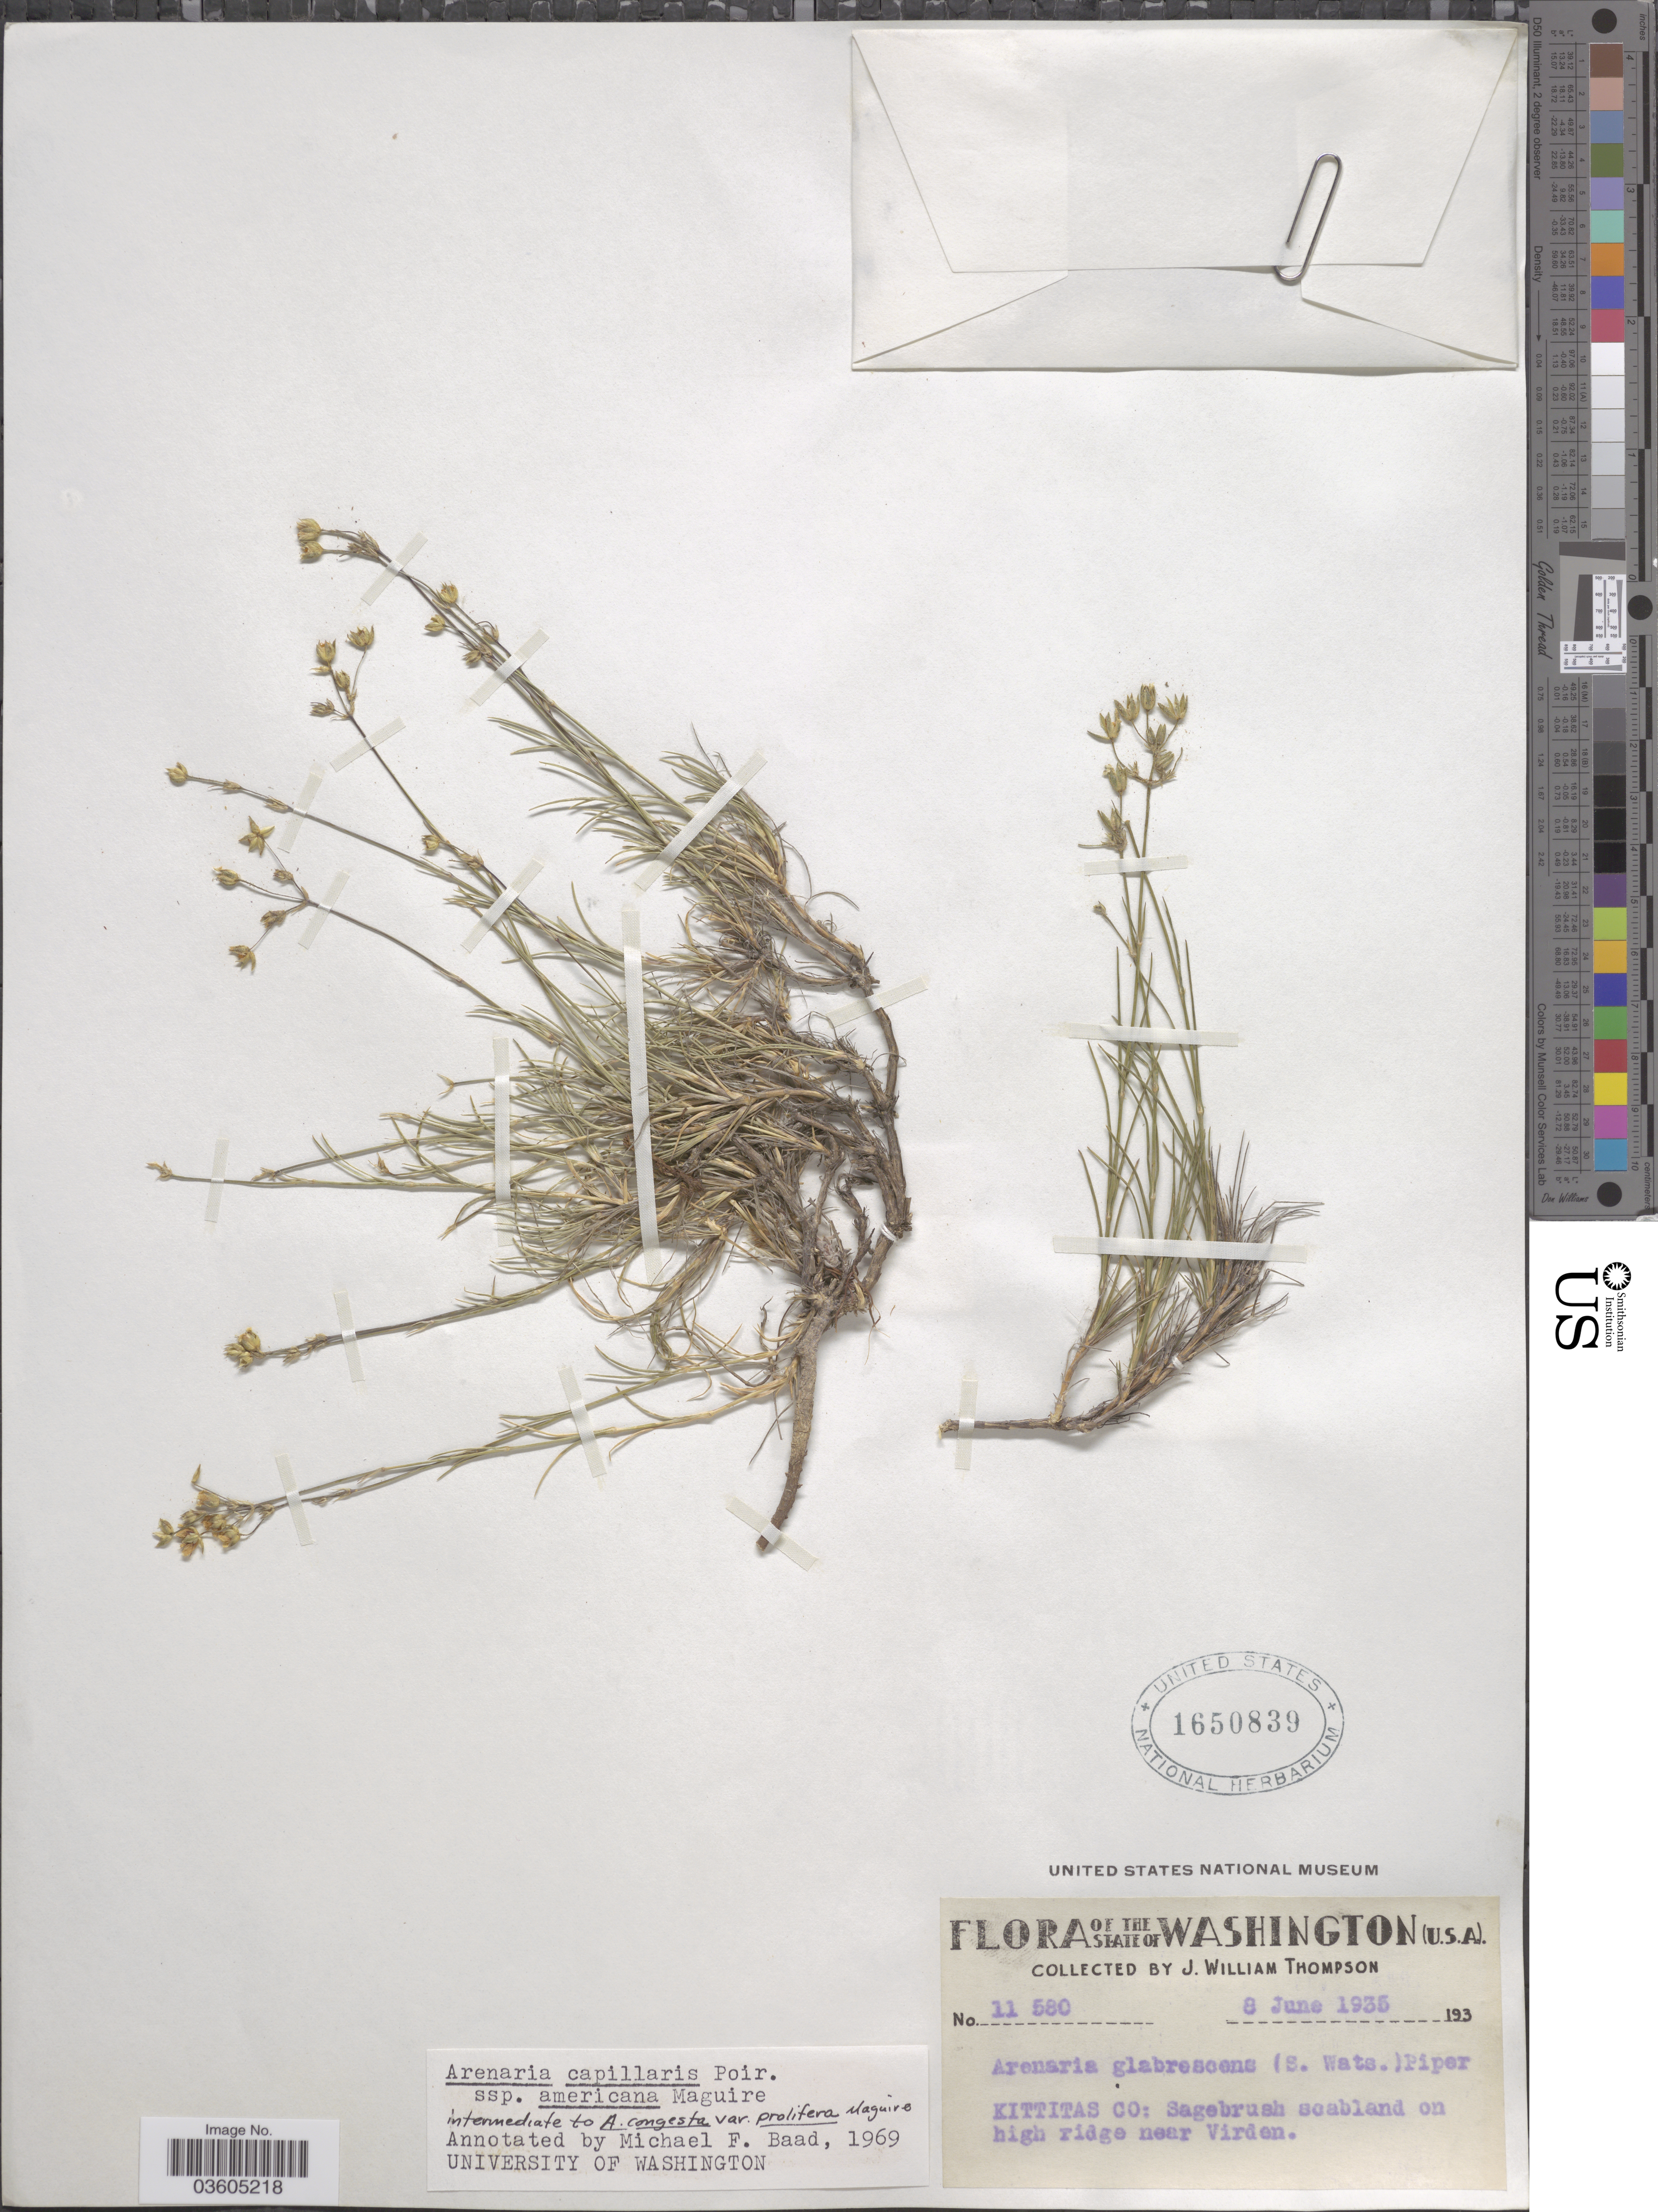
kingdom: Plantae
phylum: Tracheophyta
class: Magnoliopsida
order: Caryophyllales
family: Caryophyllaceae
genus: Eremogone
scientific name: Eremogone capillaris var. americana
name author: (Maguire) R.L. Hartm. & Rabeler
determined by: U.S. National Herbarium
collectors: J. W. Thompson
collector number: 11580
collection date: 1935-06-08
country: United States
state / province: Washington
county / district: Kittitas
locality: Kittitas Co: Sagebrush scrubland on high ridge near Virden.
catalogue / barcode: US 1650839